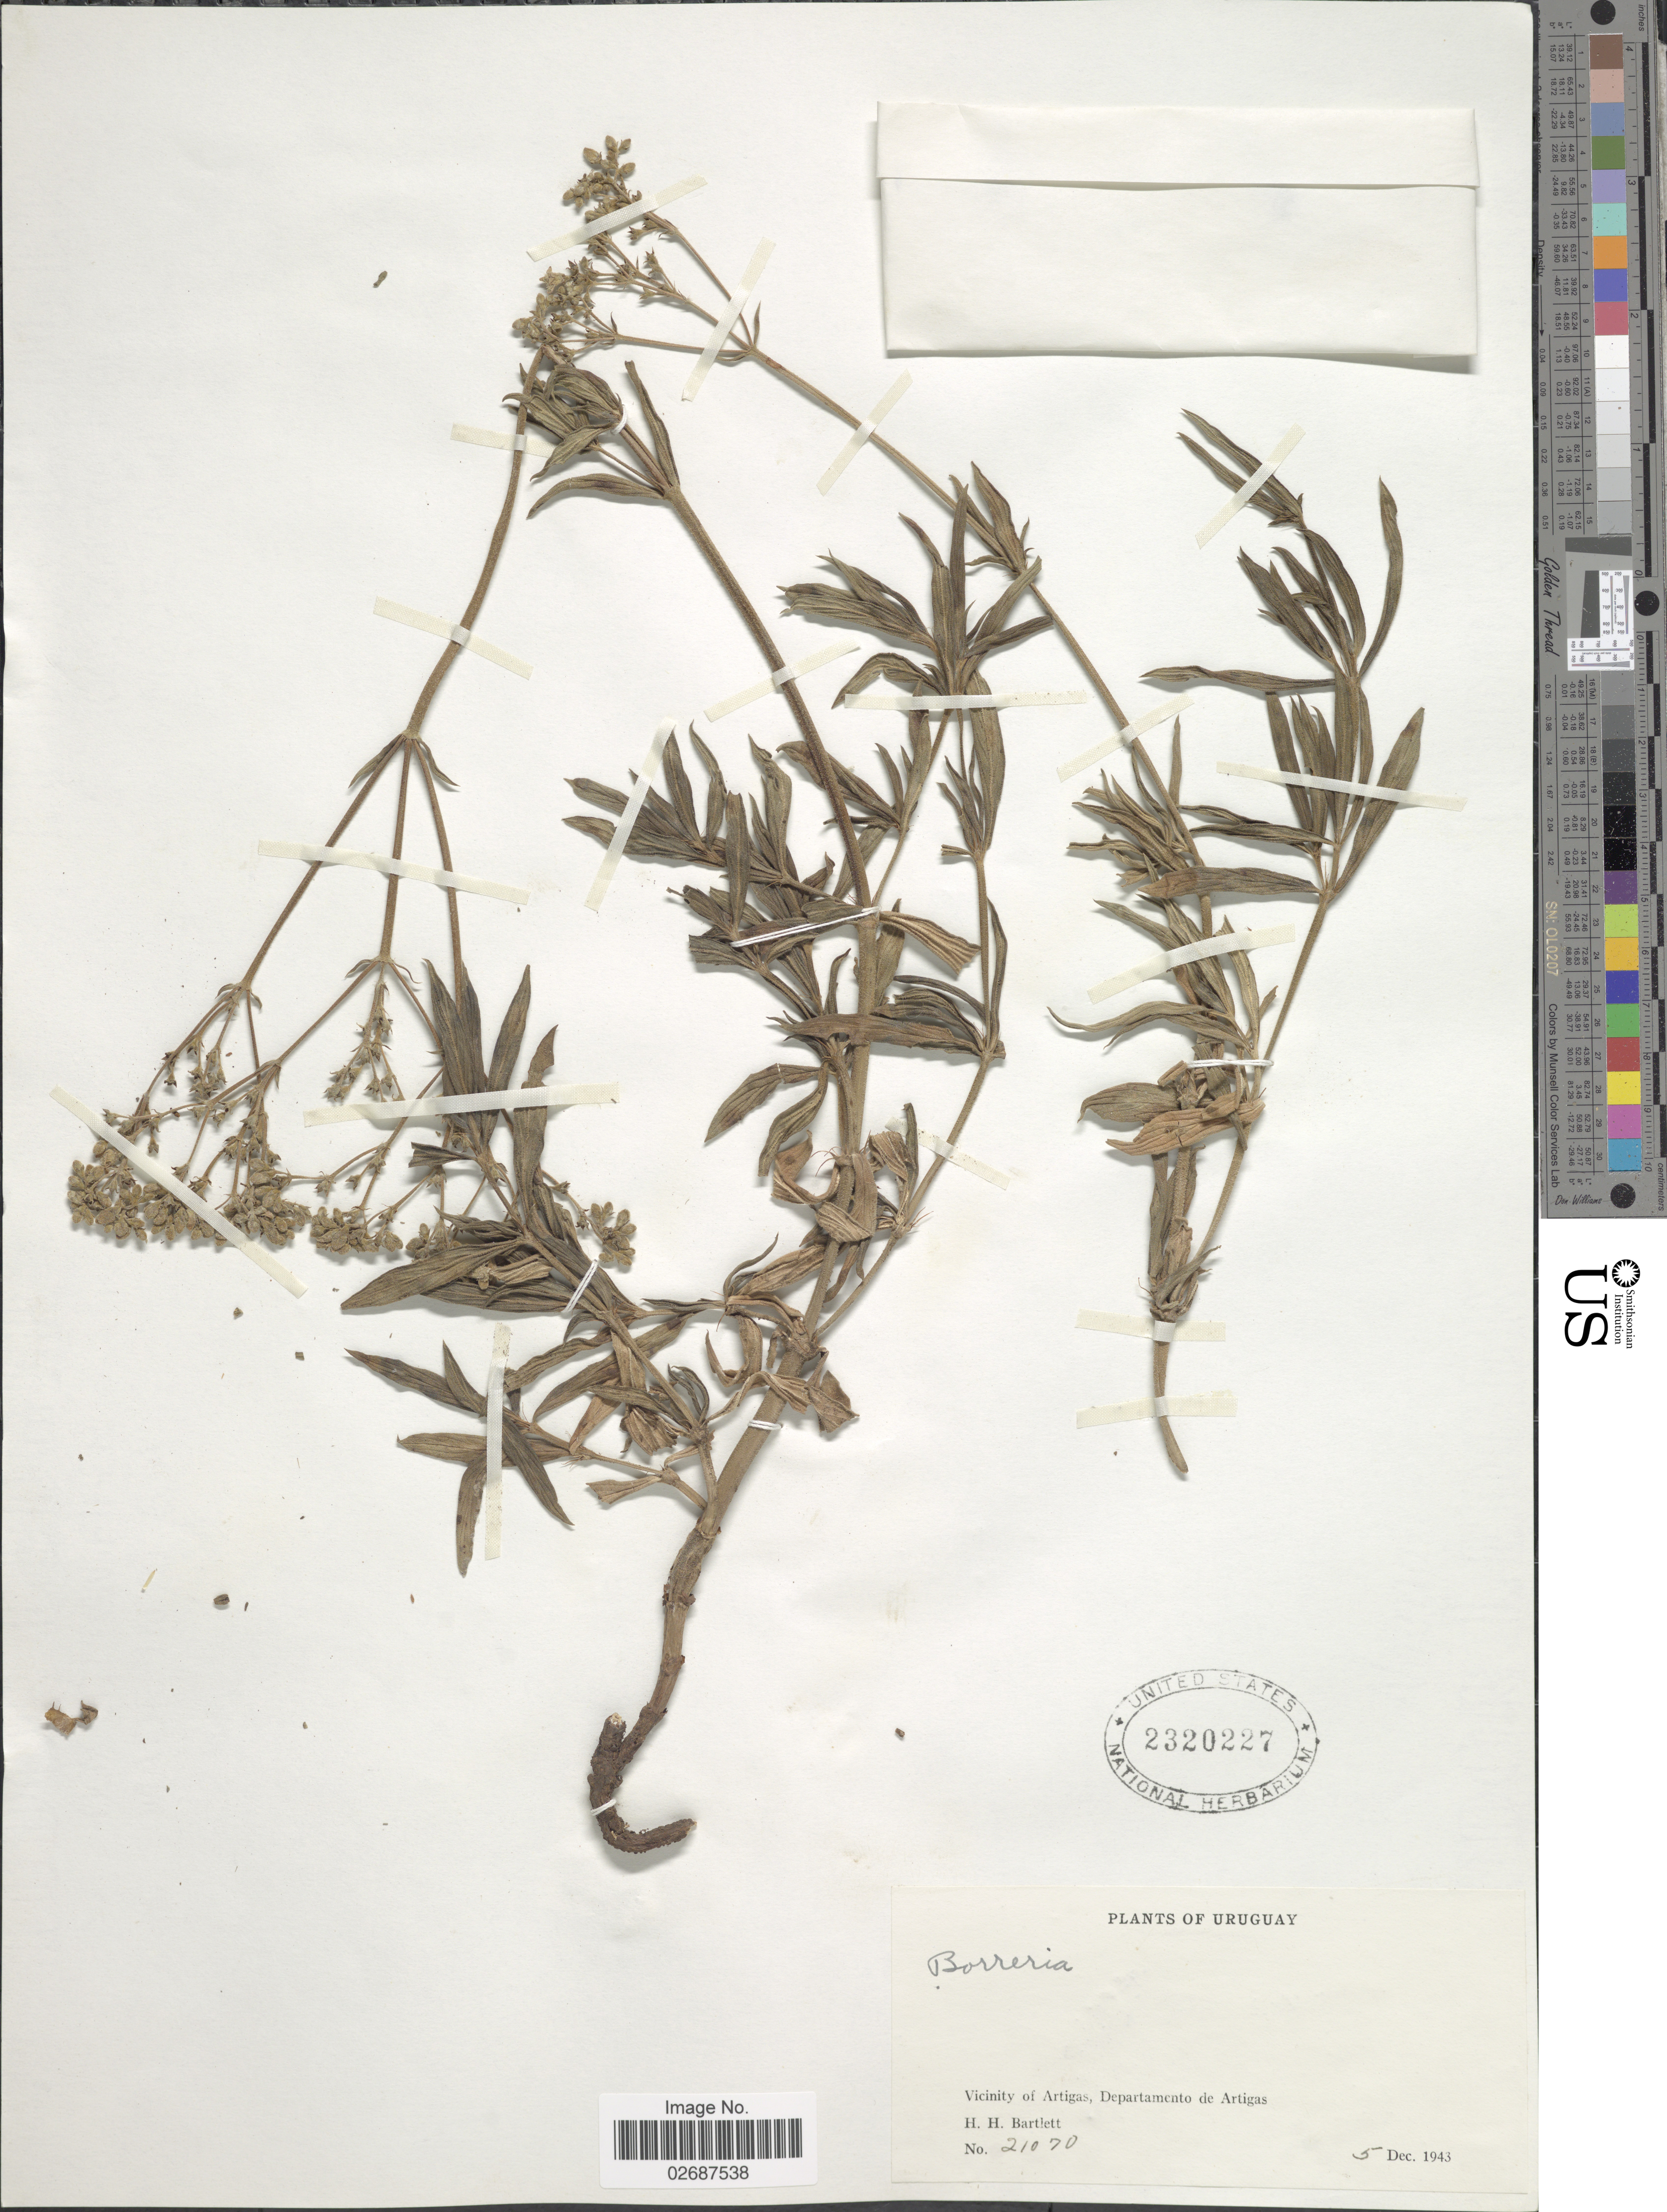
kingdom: Plantae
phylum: Tracheophyta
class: Magnoliopsida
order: Gentianales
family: Rubiaceae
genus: Galianthe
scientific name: Galianthe centranthoides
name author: (Cham. & Schltdl.) E.L. Cabral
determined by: Florentin, Mariela Nunez, (CTES), Instituto de Botanica del Nordeste (ARGENTINA)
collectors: H. H. Bartlett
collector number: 21070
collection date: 1943-12-05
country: Uruguay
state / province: Artigas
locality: Vicinity of Artigas.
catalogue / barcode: US 2320227